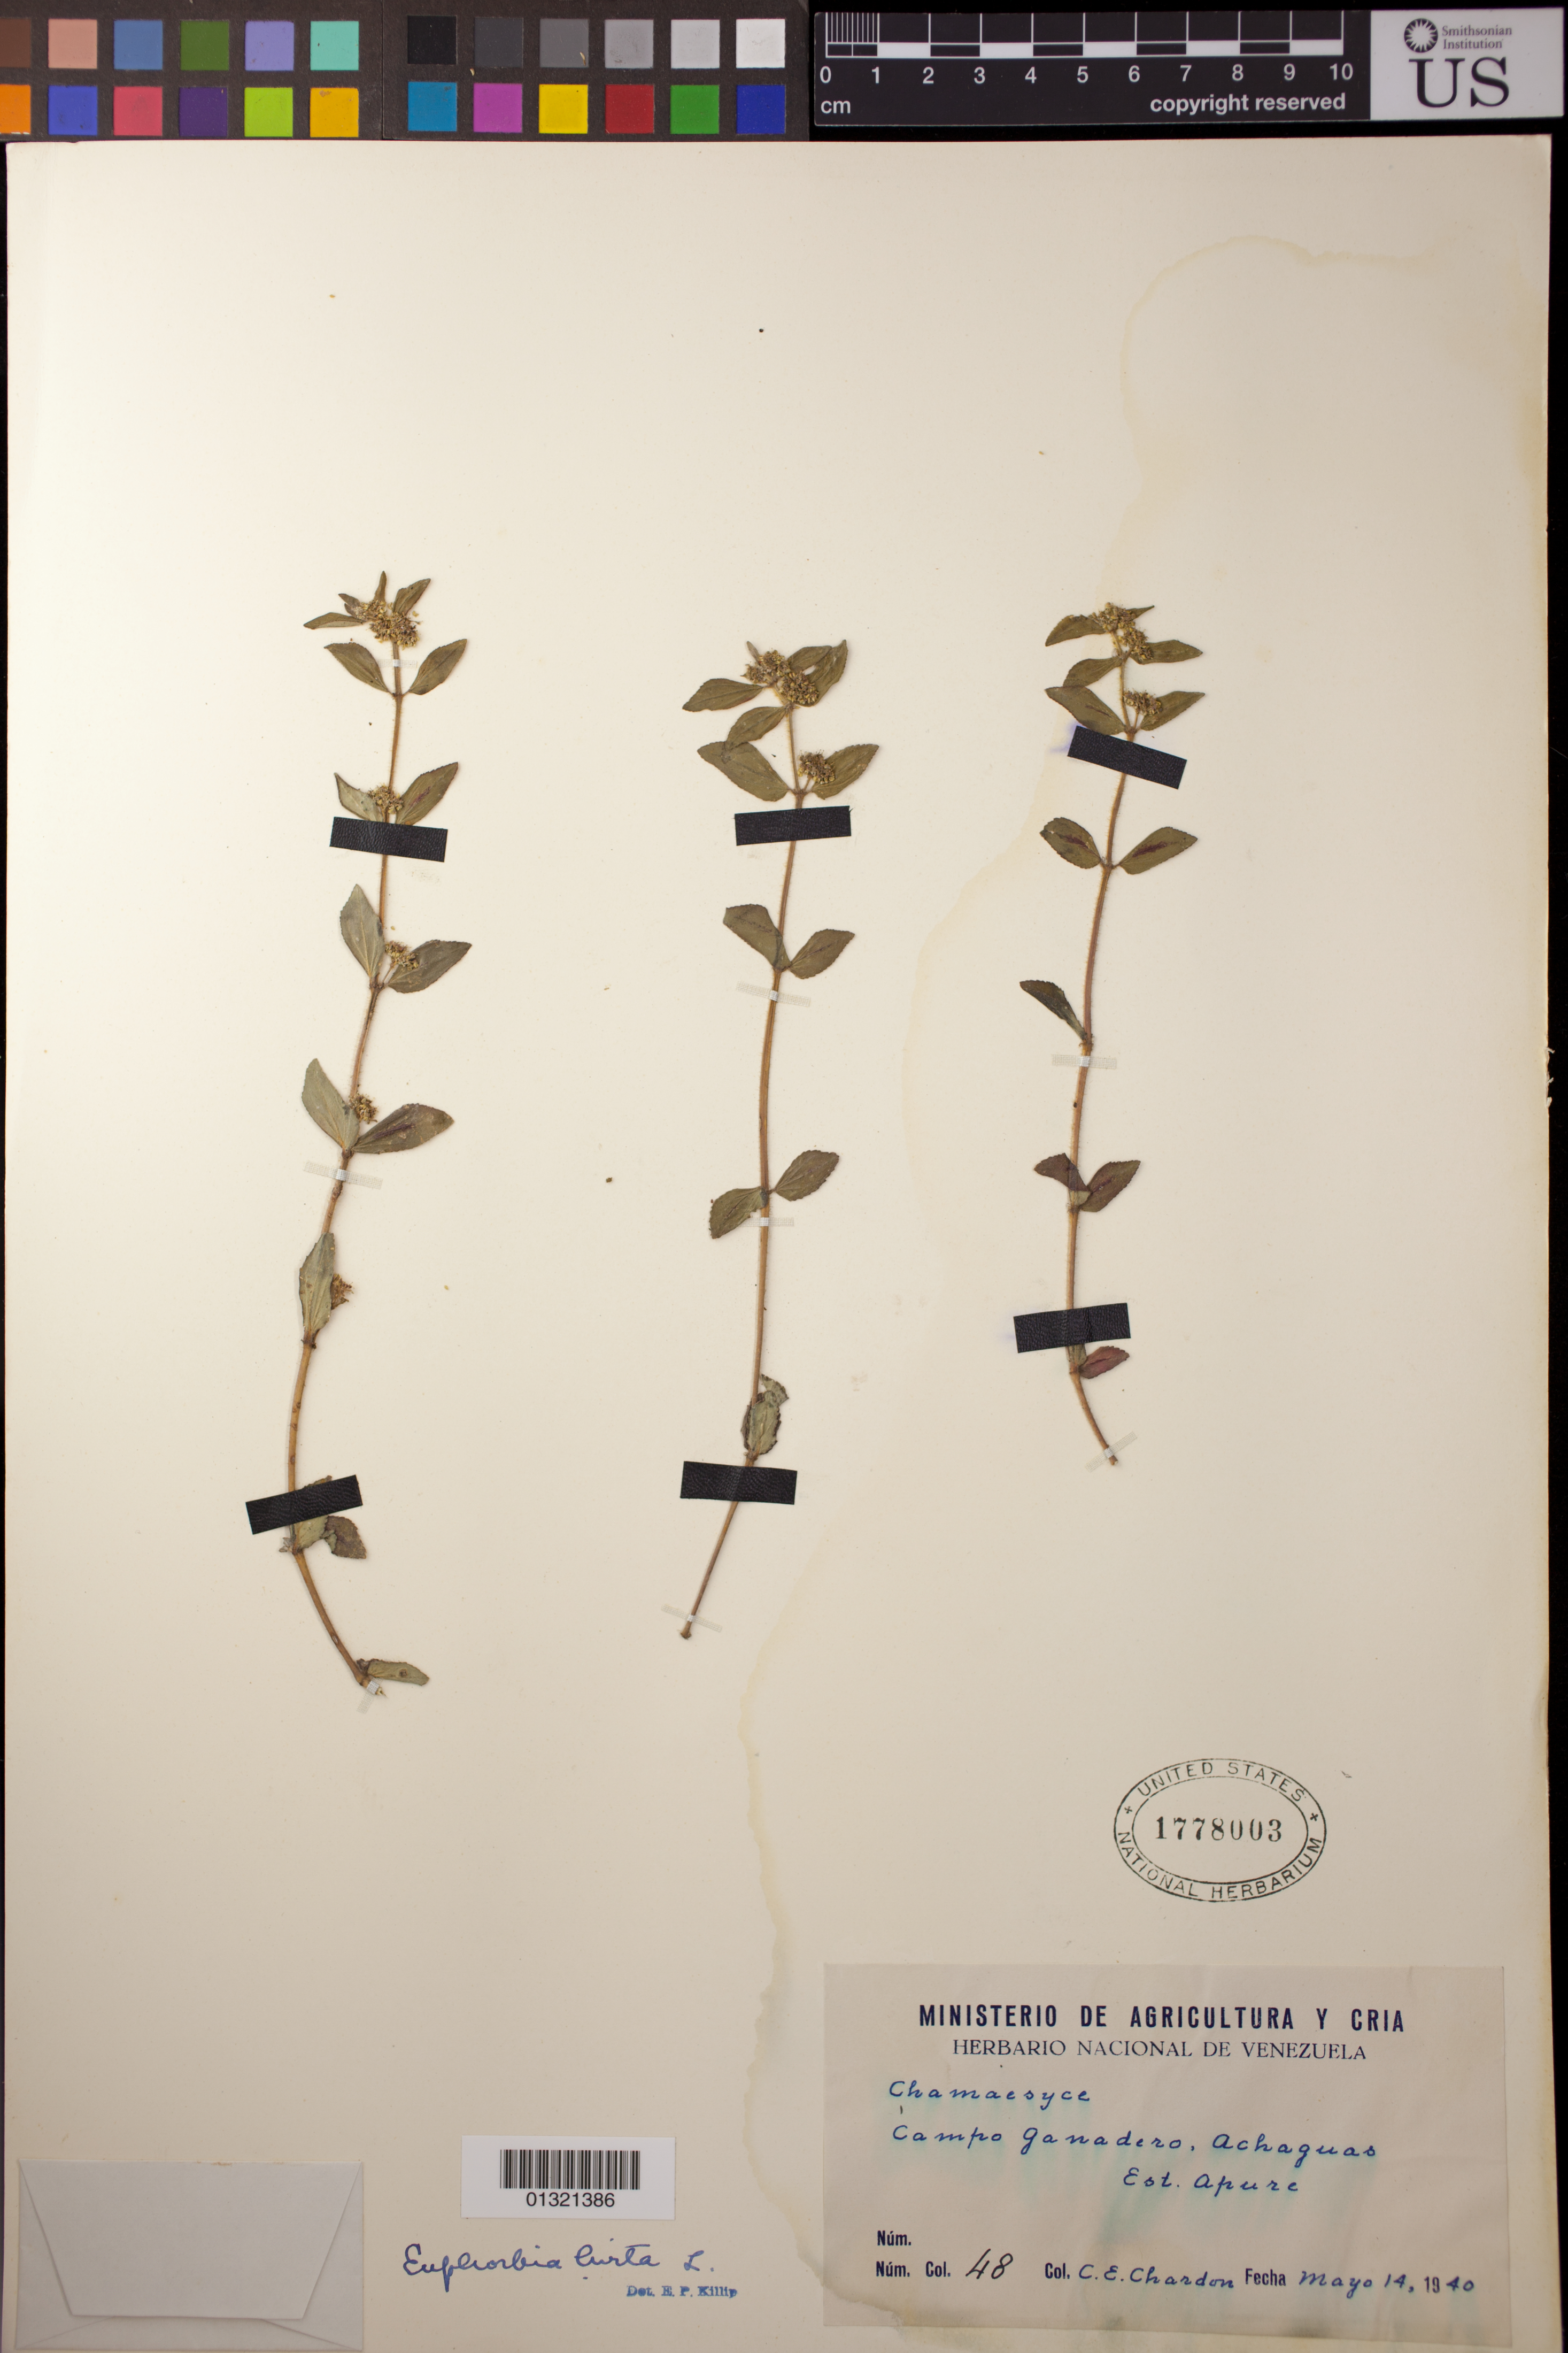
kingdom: Plantae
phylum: Tracheophyta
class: Magnoliopsida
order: Malpighiales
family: Euphorbiaceae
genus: Euphorbia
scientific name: Euphorbia hirta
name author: L.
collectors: C. E. Chardón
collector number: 48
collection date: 1940-05-14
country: Venezuela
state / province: Apure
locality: Camp Ganadero, Achaguas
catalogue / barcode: US 1778003